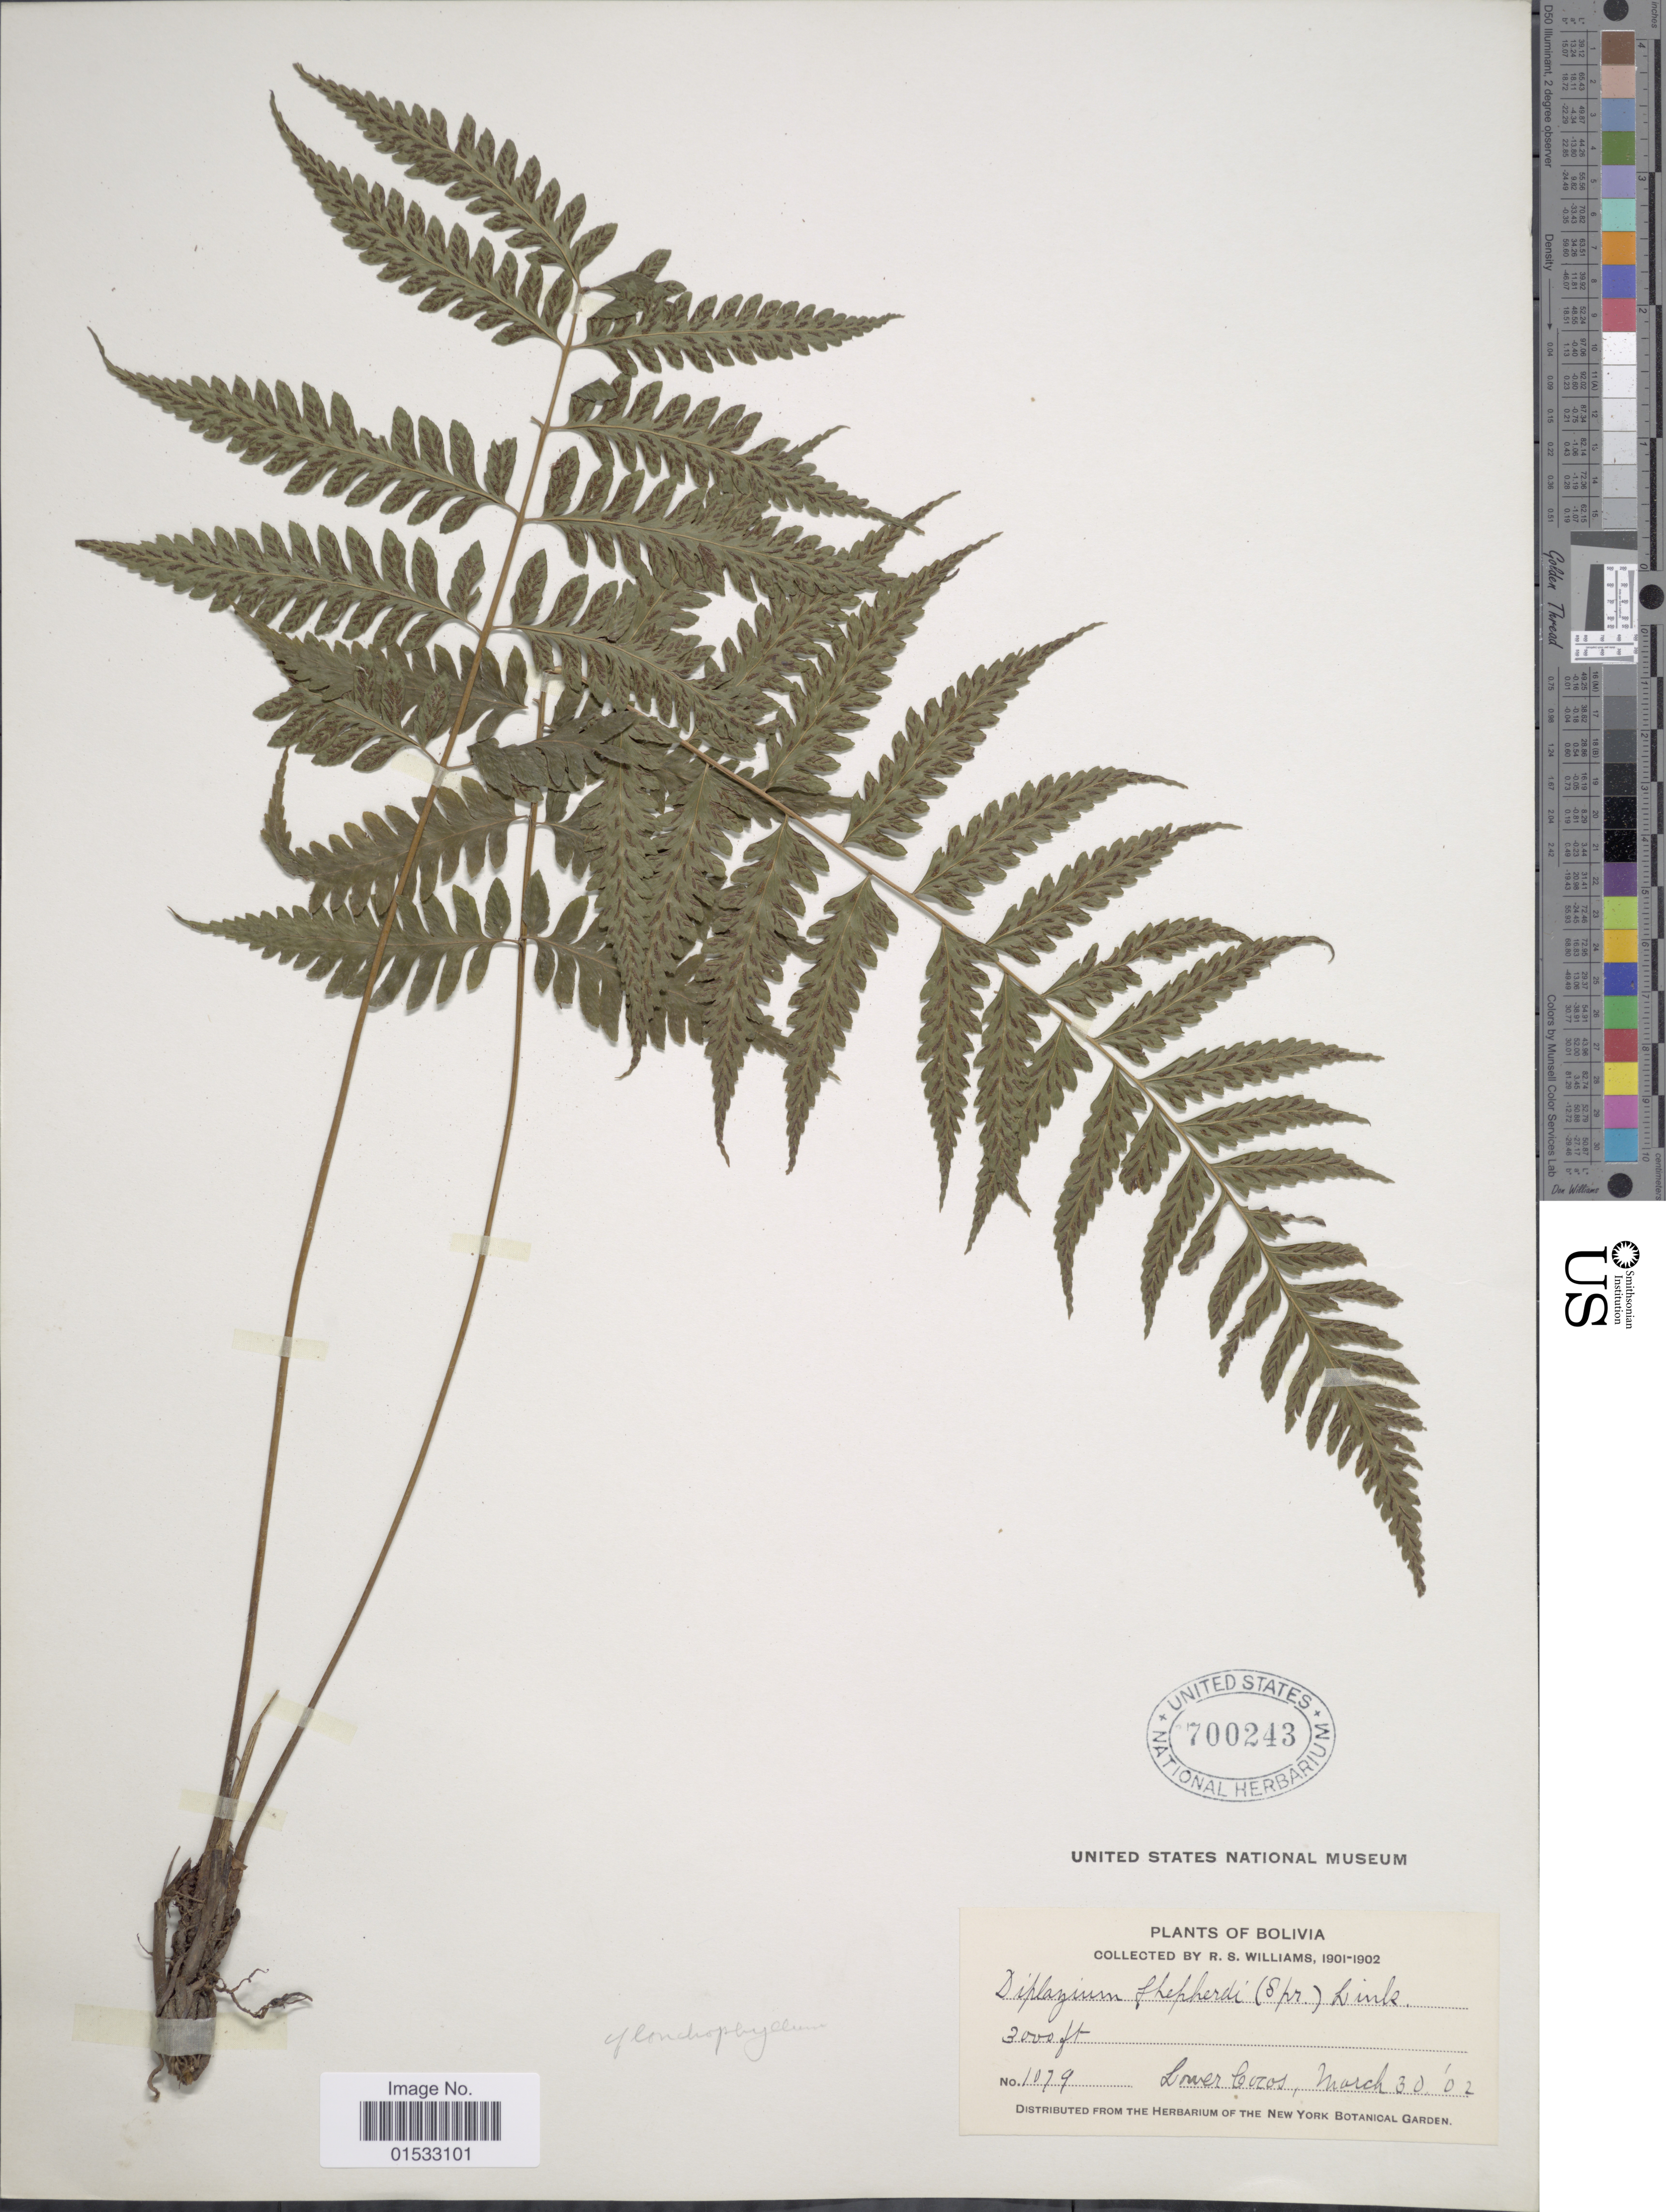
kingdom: Plantae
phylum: Tracheophyta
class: Polypodiopsida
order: Polypodiales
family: Athyriaceae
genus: Diplazium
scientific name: Diplazium stuebelianum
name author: (Hieron.) Stolze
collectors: R. S. Williams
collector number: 1079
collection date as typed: March 30, '02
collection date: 1902-03-30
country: Bolivia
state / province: La Paz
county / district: Franz Tamayo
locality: Lower Rio Cocos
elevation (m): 914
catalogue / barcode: US 700243